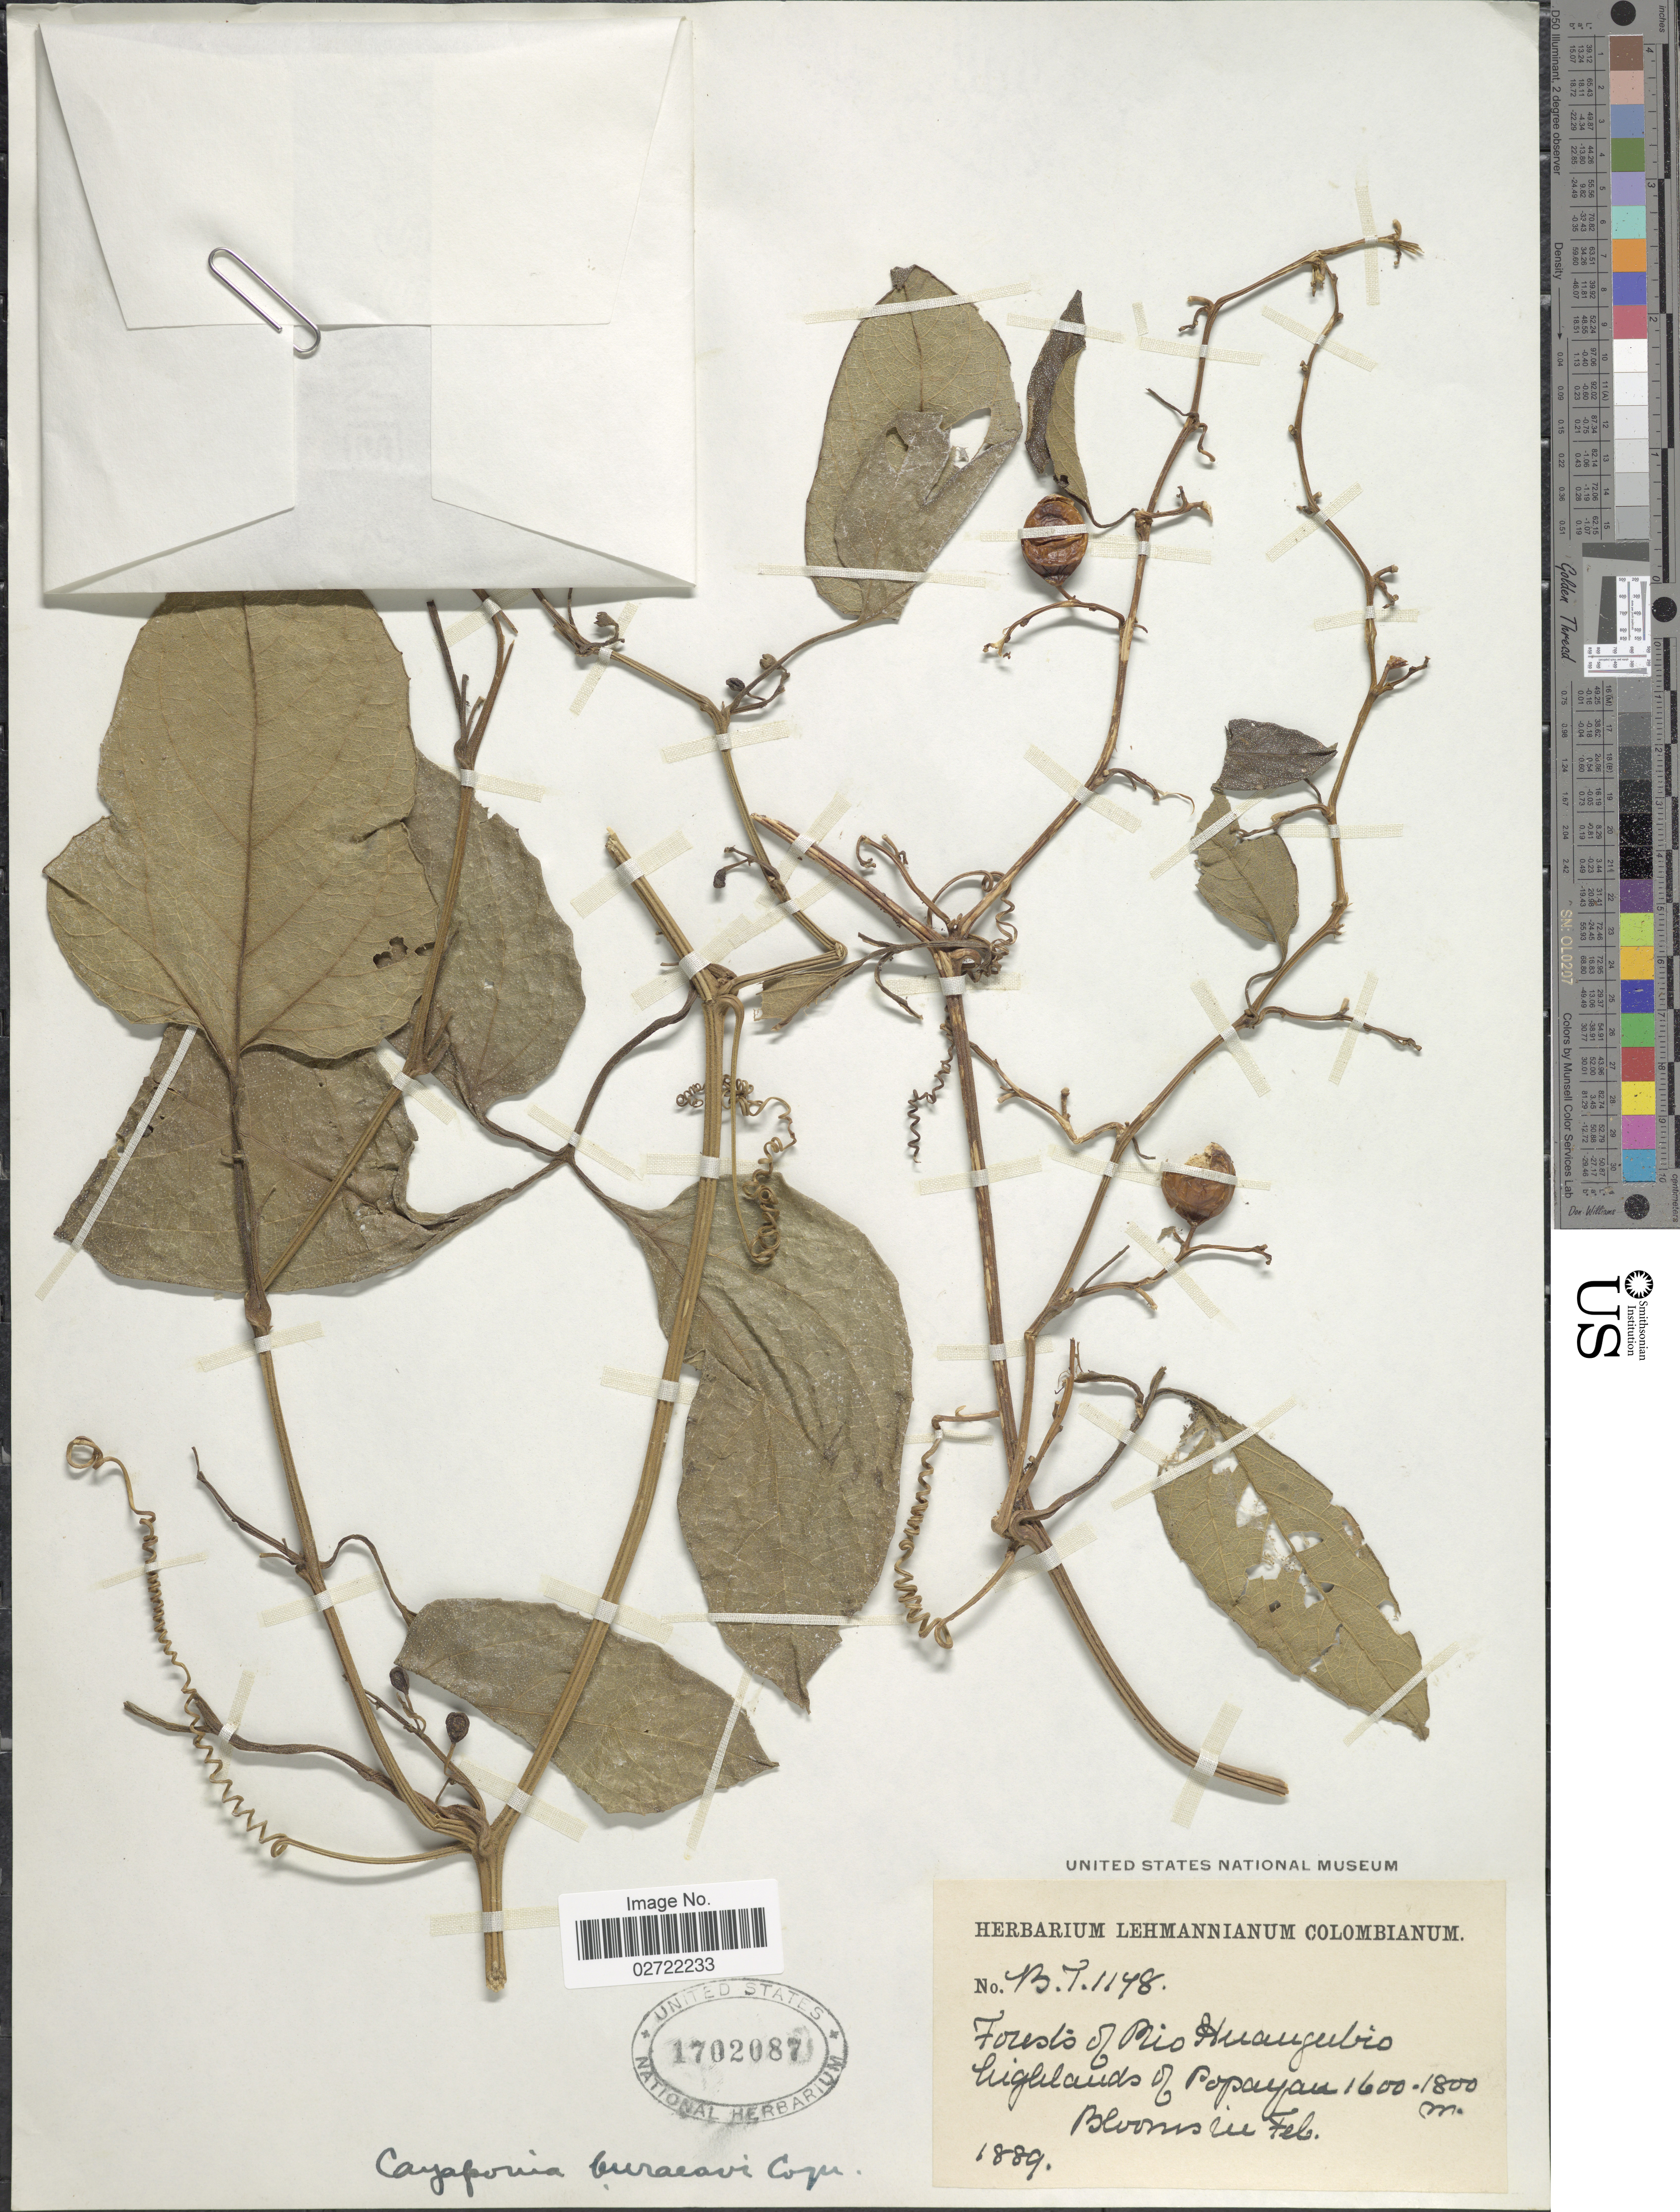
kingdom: Plantae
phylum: Tracheophyta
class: Magnoliopsida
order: Cucurbitales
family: Cucurbitaceae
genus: Cayaponia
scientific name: Cayaponia buraeavii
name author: Cogn.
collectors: ex herb. Lehmannianum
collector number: B.T.1148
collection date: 1889-02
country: Colombia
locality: Forests of Rio Huaugubio. Highlands of Popayan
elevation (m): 1600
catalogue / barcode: US 1702087